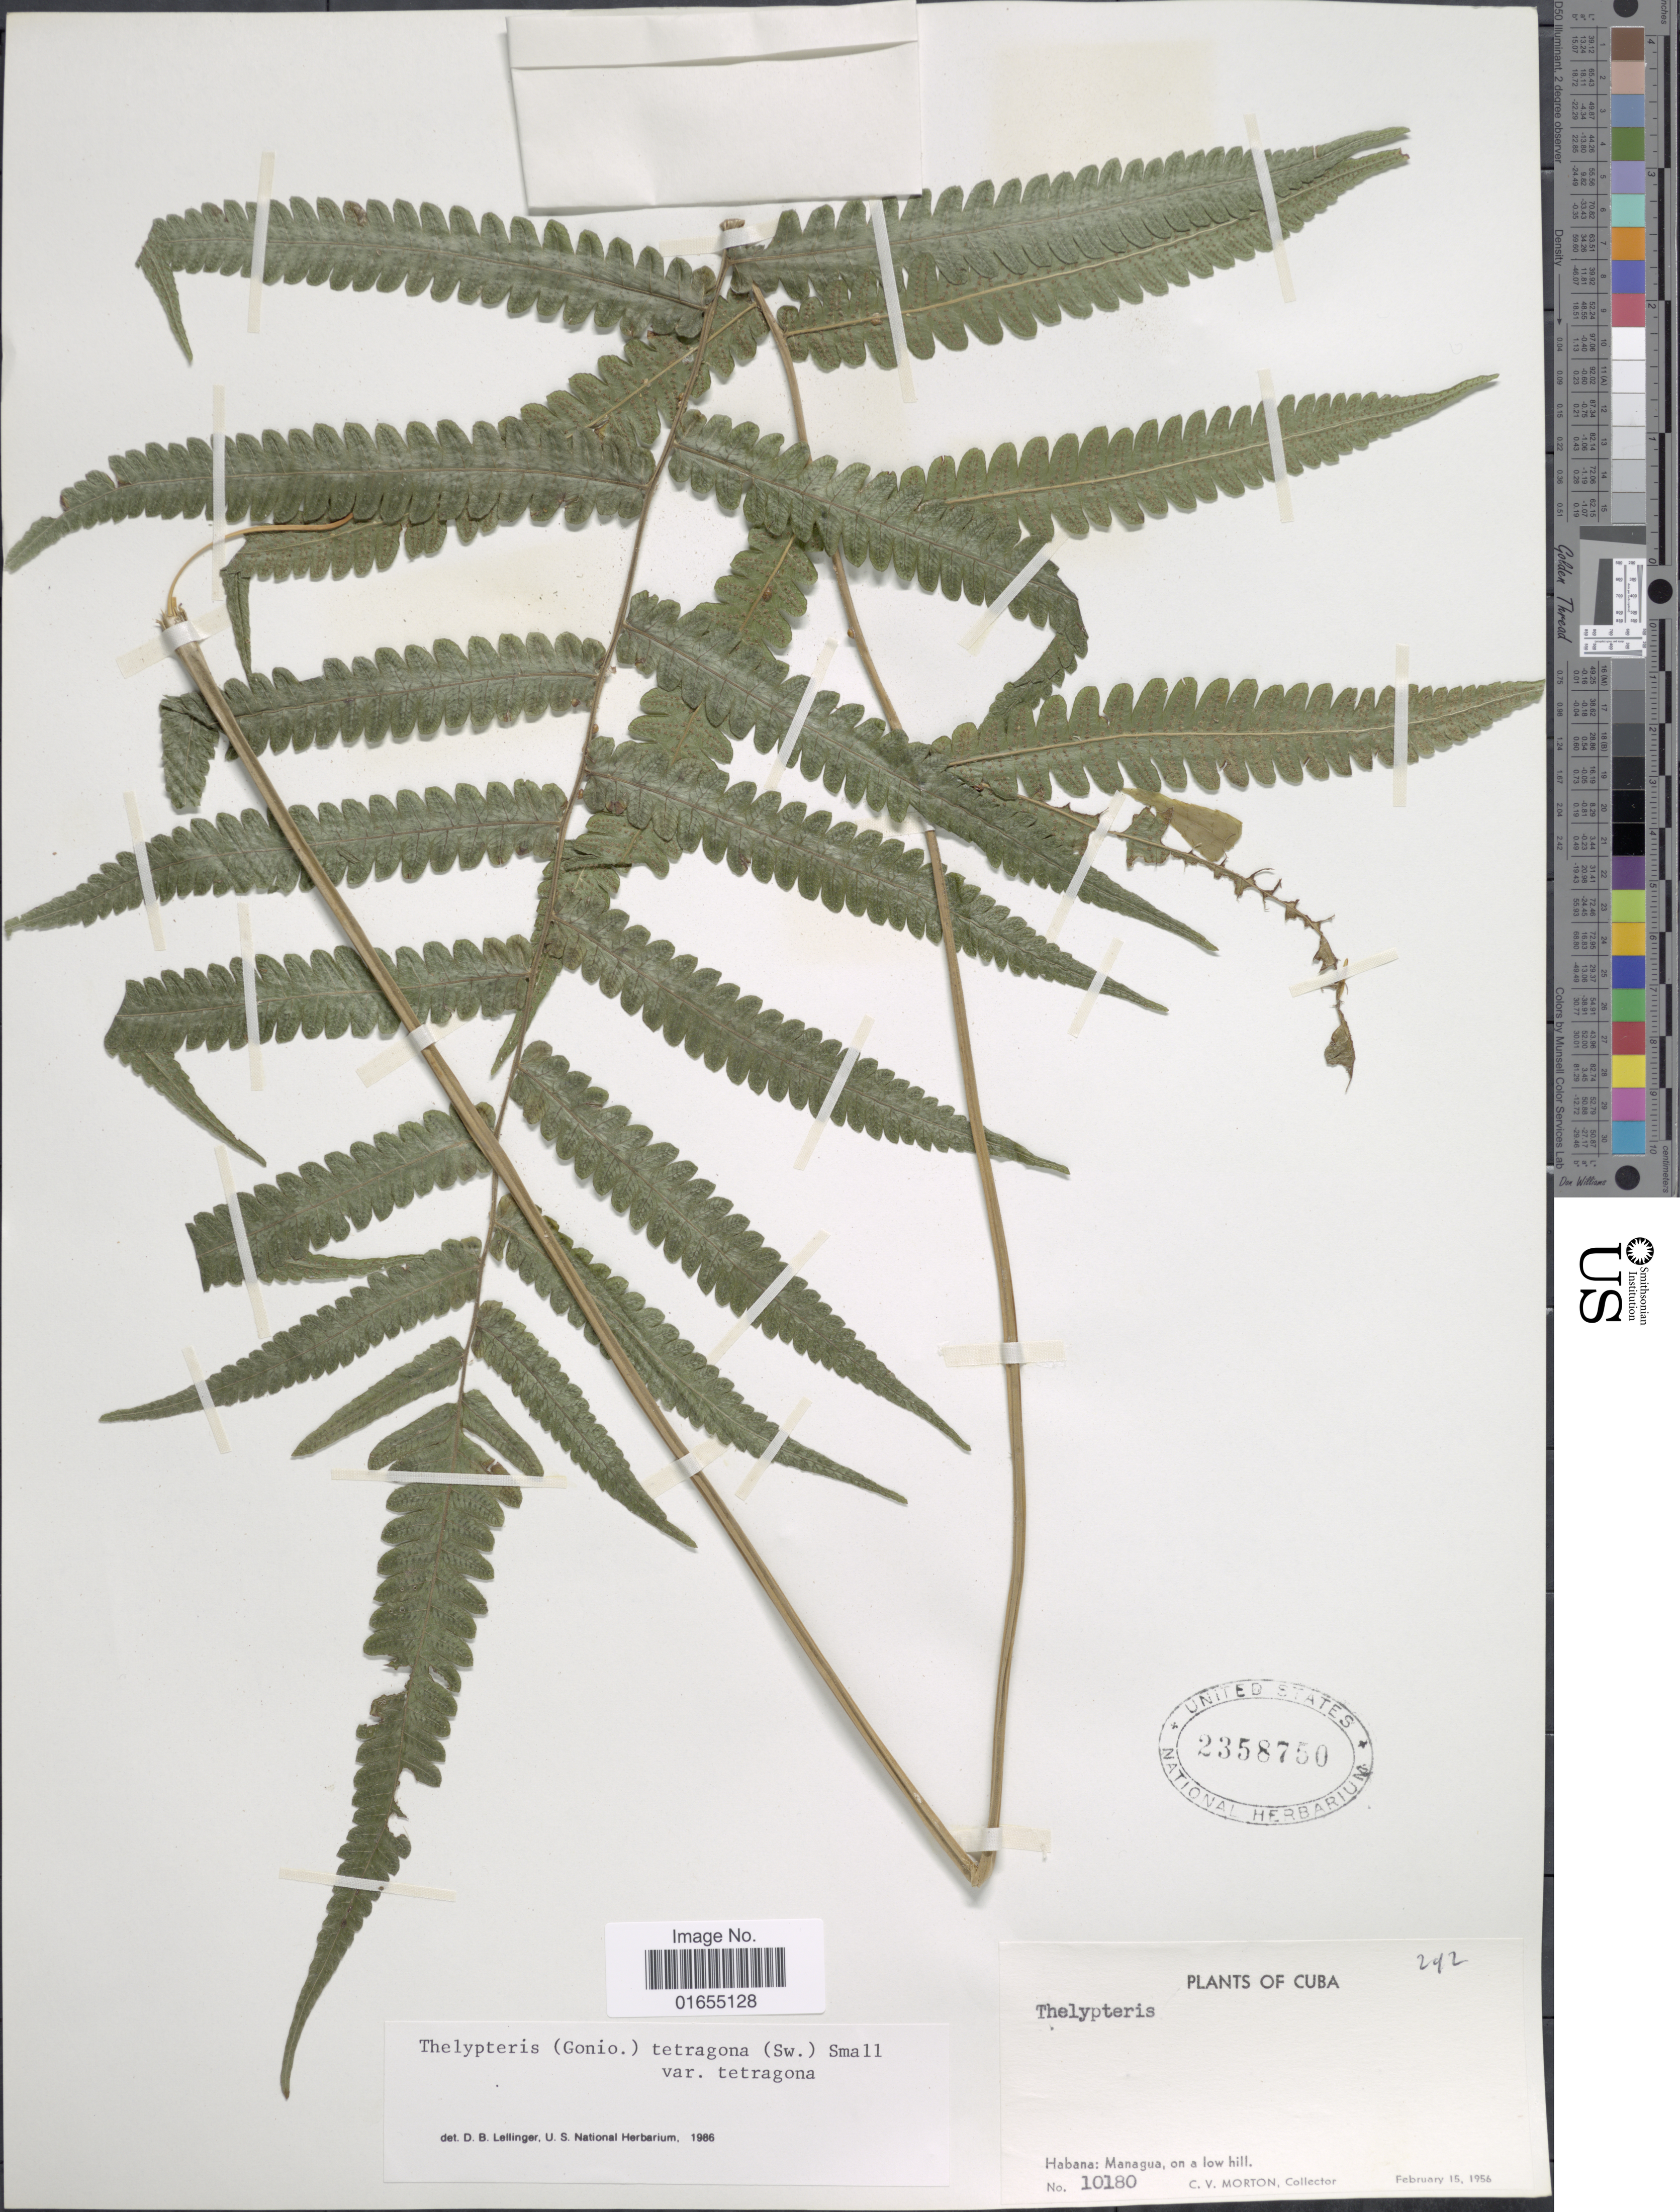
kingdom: Plantae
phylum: Tracheophyta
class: Polypodiopsida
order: Polypodiales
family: Thelypteridaceae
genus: Goniopteris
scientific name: Goniopteris subtetragona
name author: (Link) Vareschi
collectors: C. V. Morton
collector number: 10180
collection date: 1956-02-15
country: Cuba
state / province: La Habana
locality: Managua, on a low hill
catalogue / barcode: US 2358750